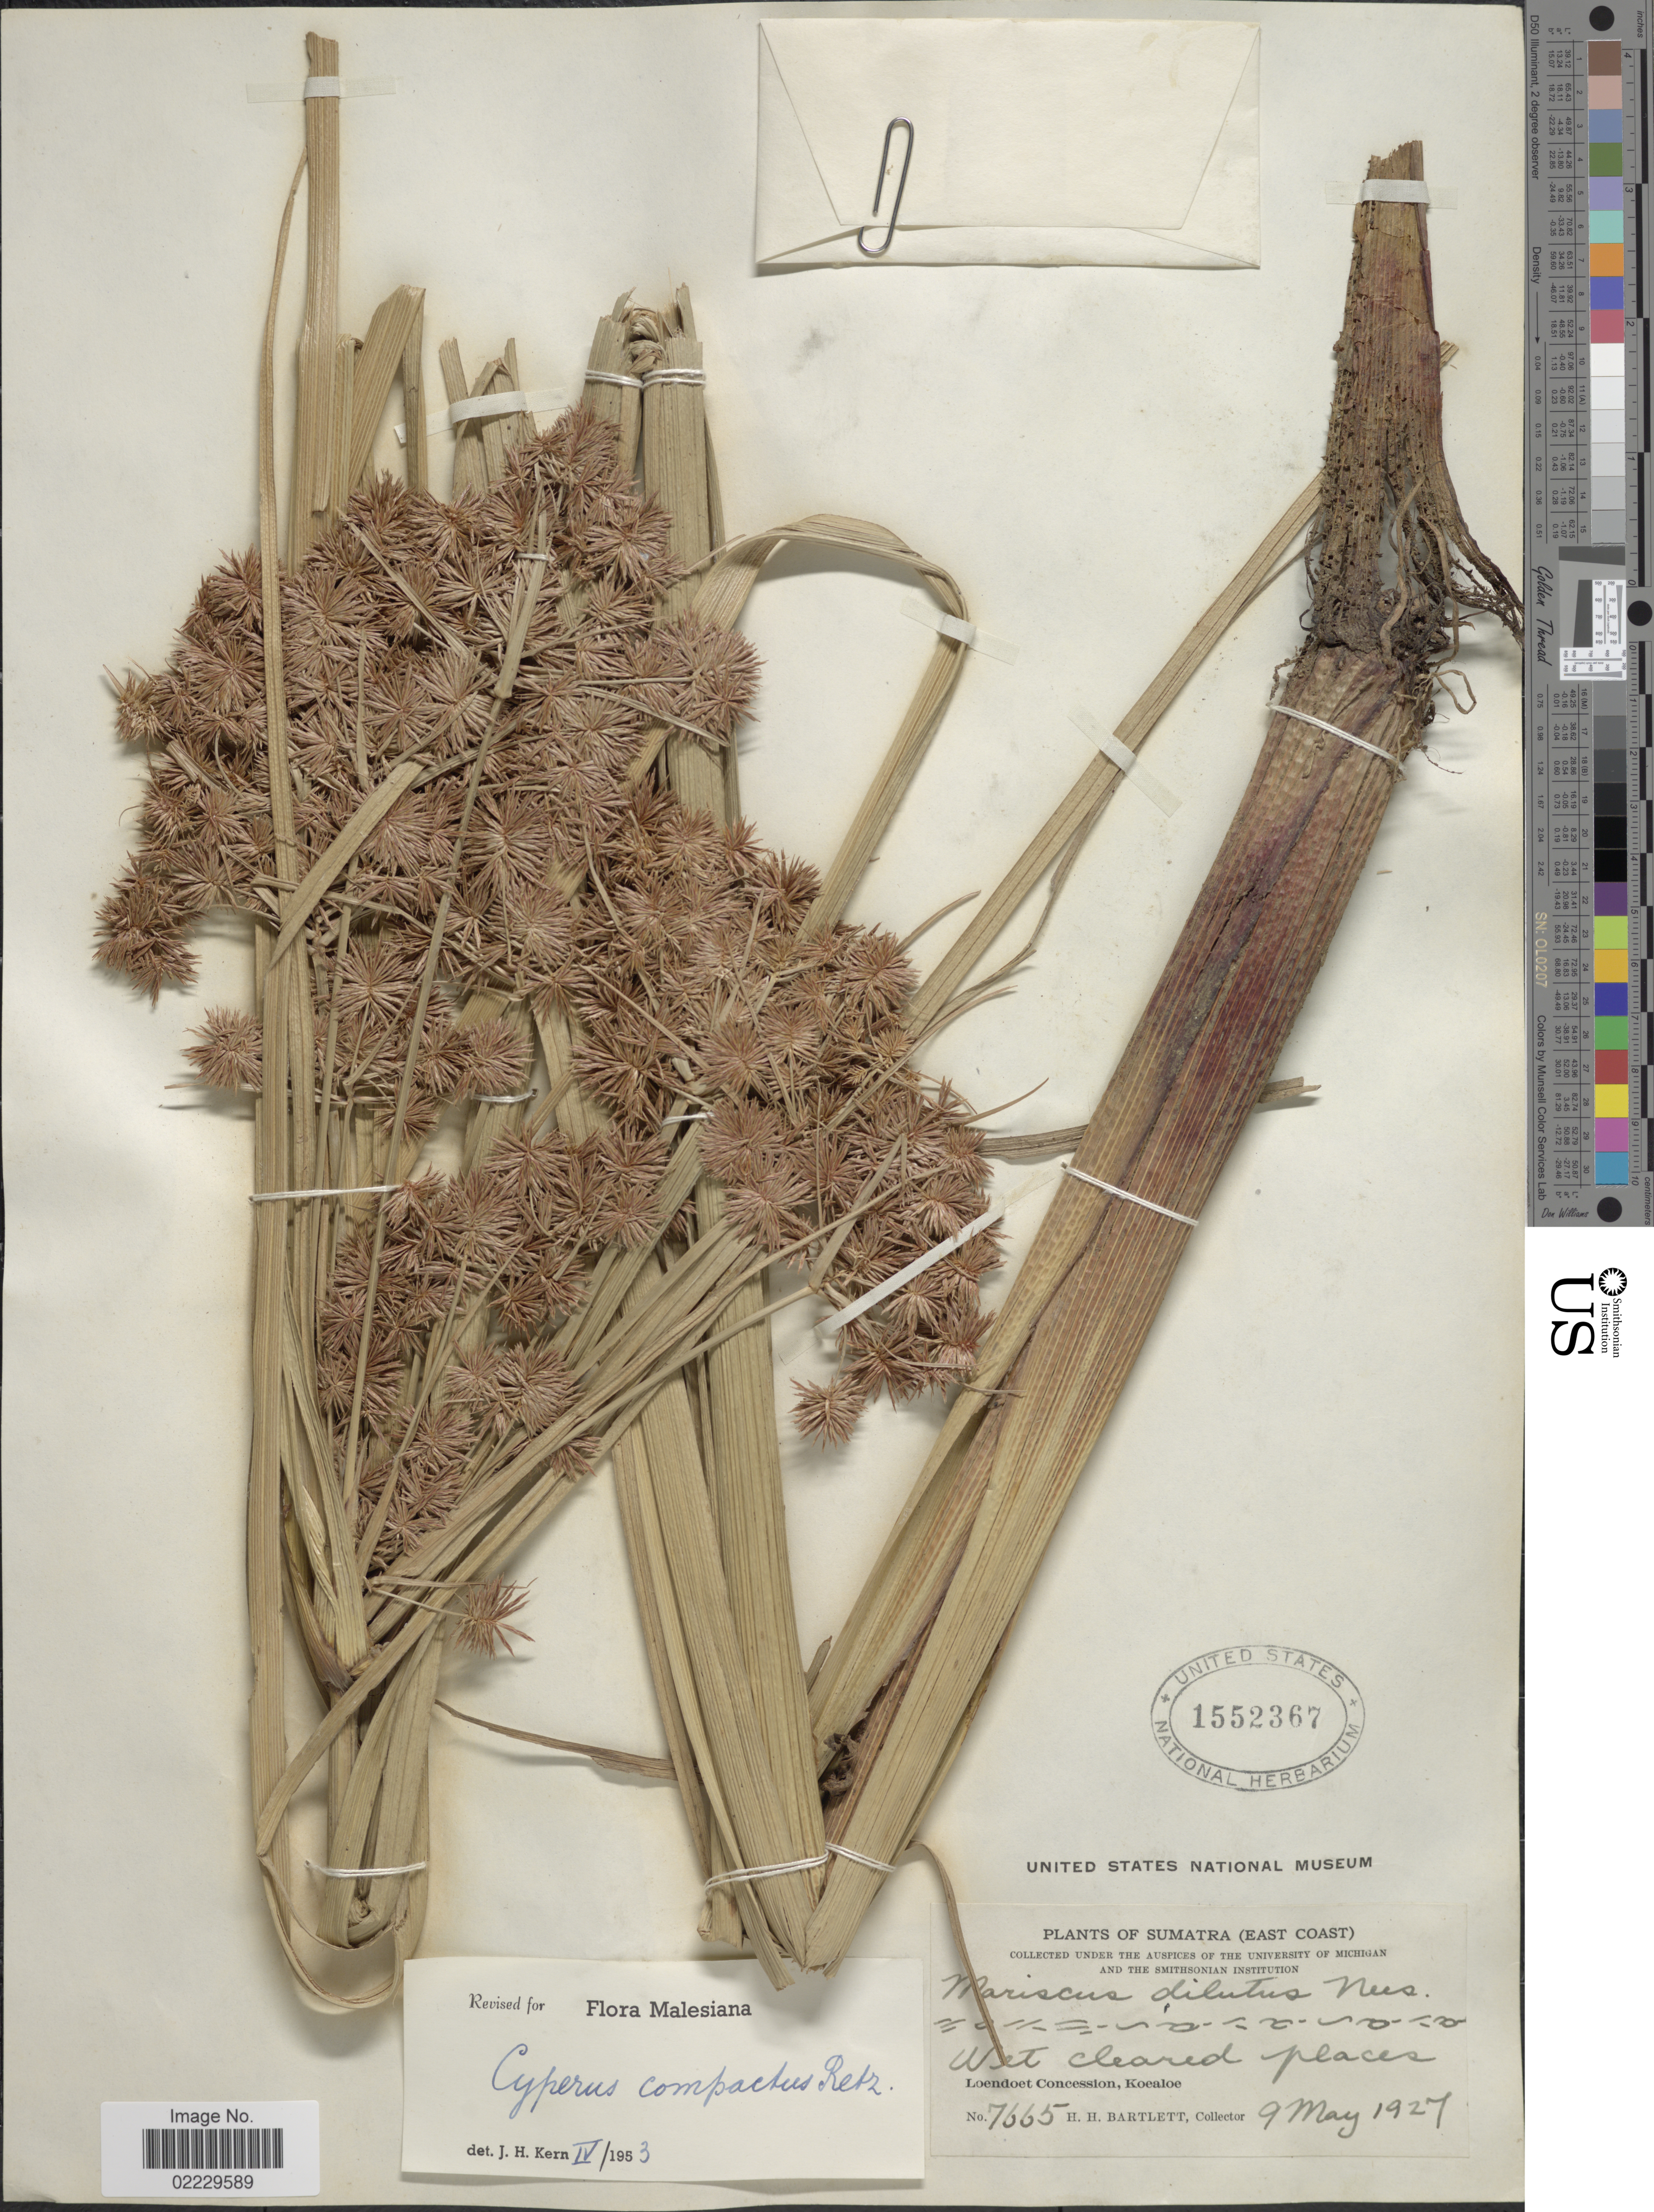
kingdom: Plantae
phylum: Tracheophyta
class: Liliopsida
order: Poales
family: Cyperaceae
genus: Cyperus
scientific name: Cyperus compactus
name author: Retz.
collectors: H. H. Bartlett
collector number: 7665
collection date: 1927-05-09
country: Indonesia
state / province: Sumatra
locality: East Coast, Loendoet Concession, Koealoe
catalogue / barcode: US 1552367